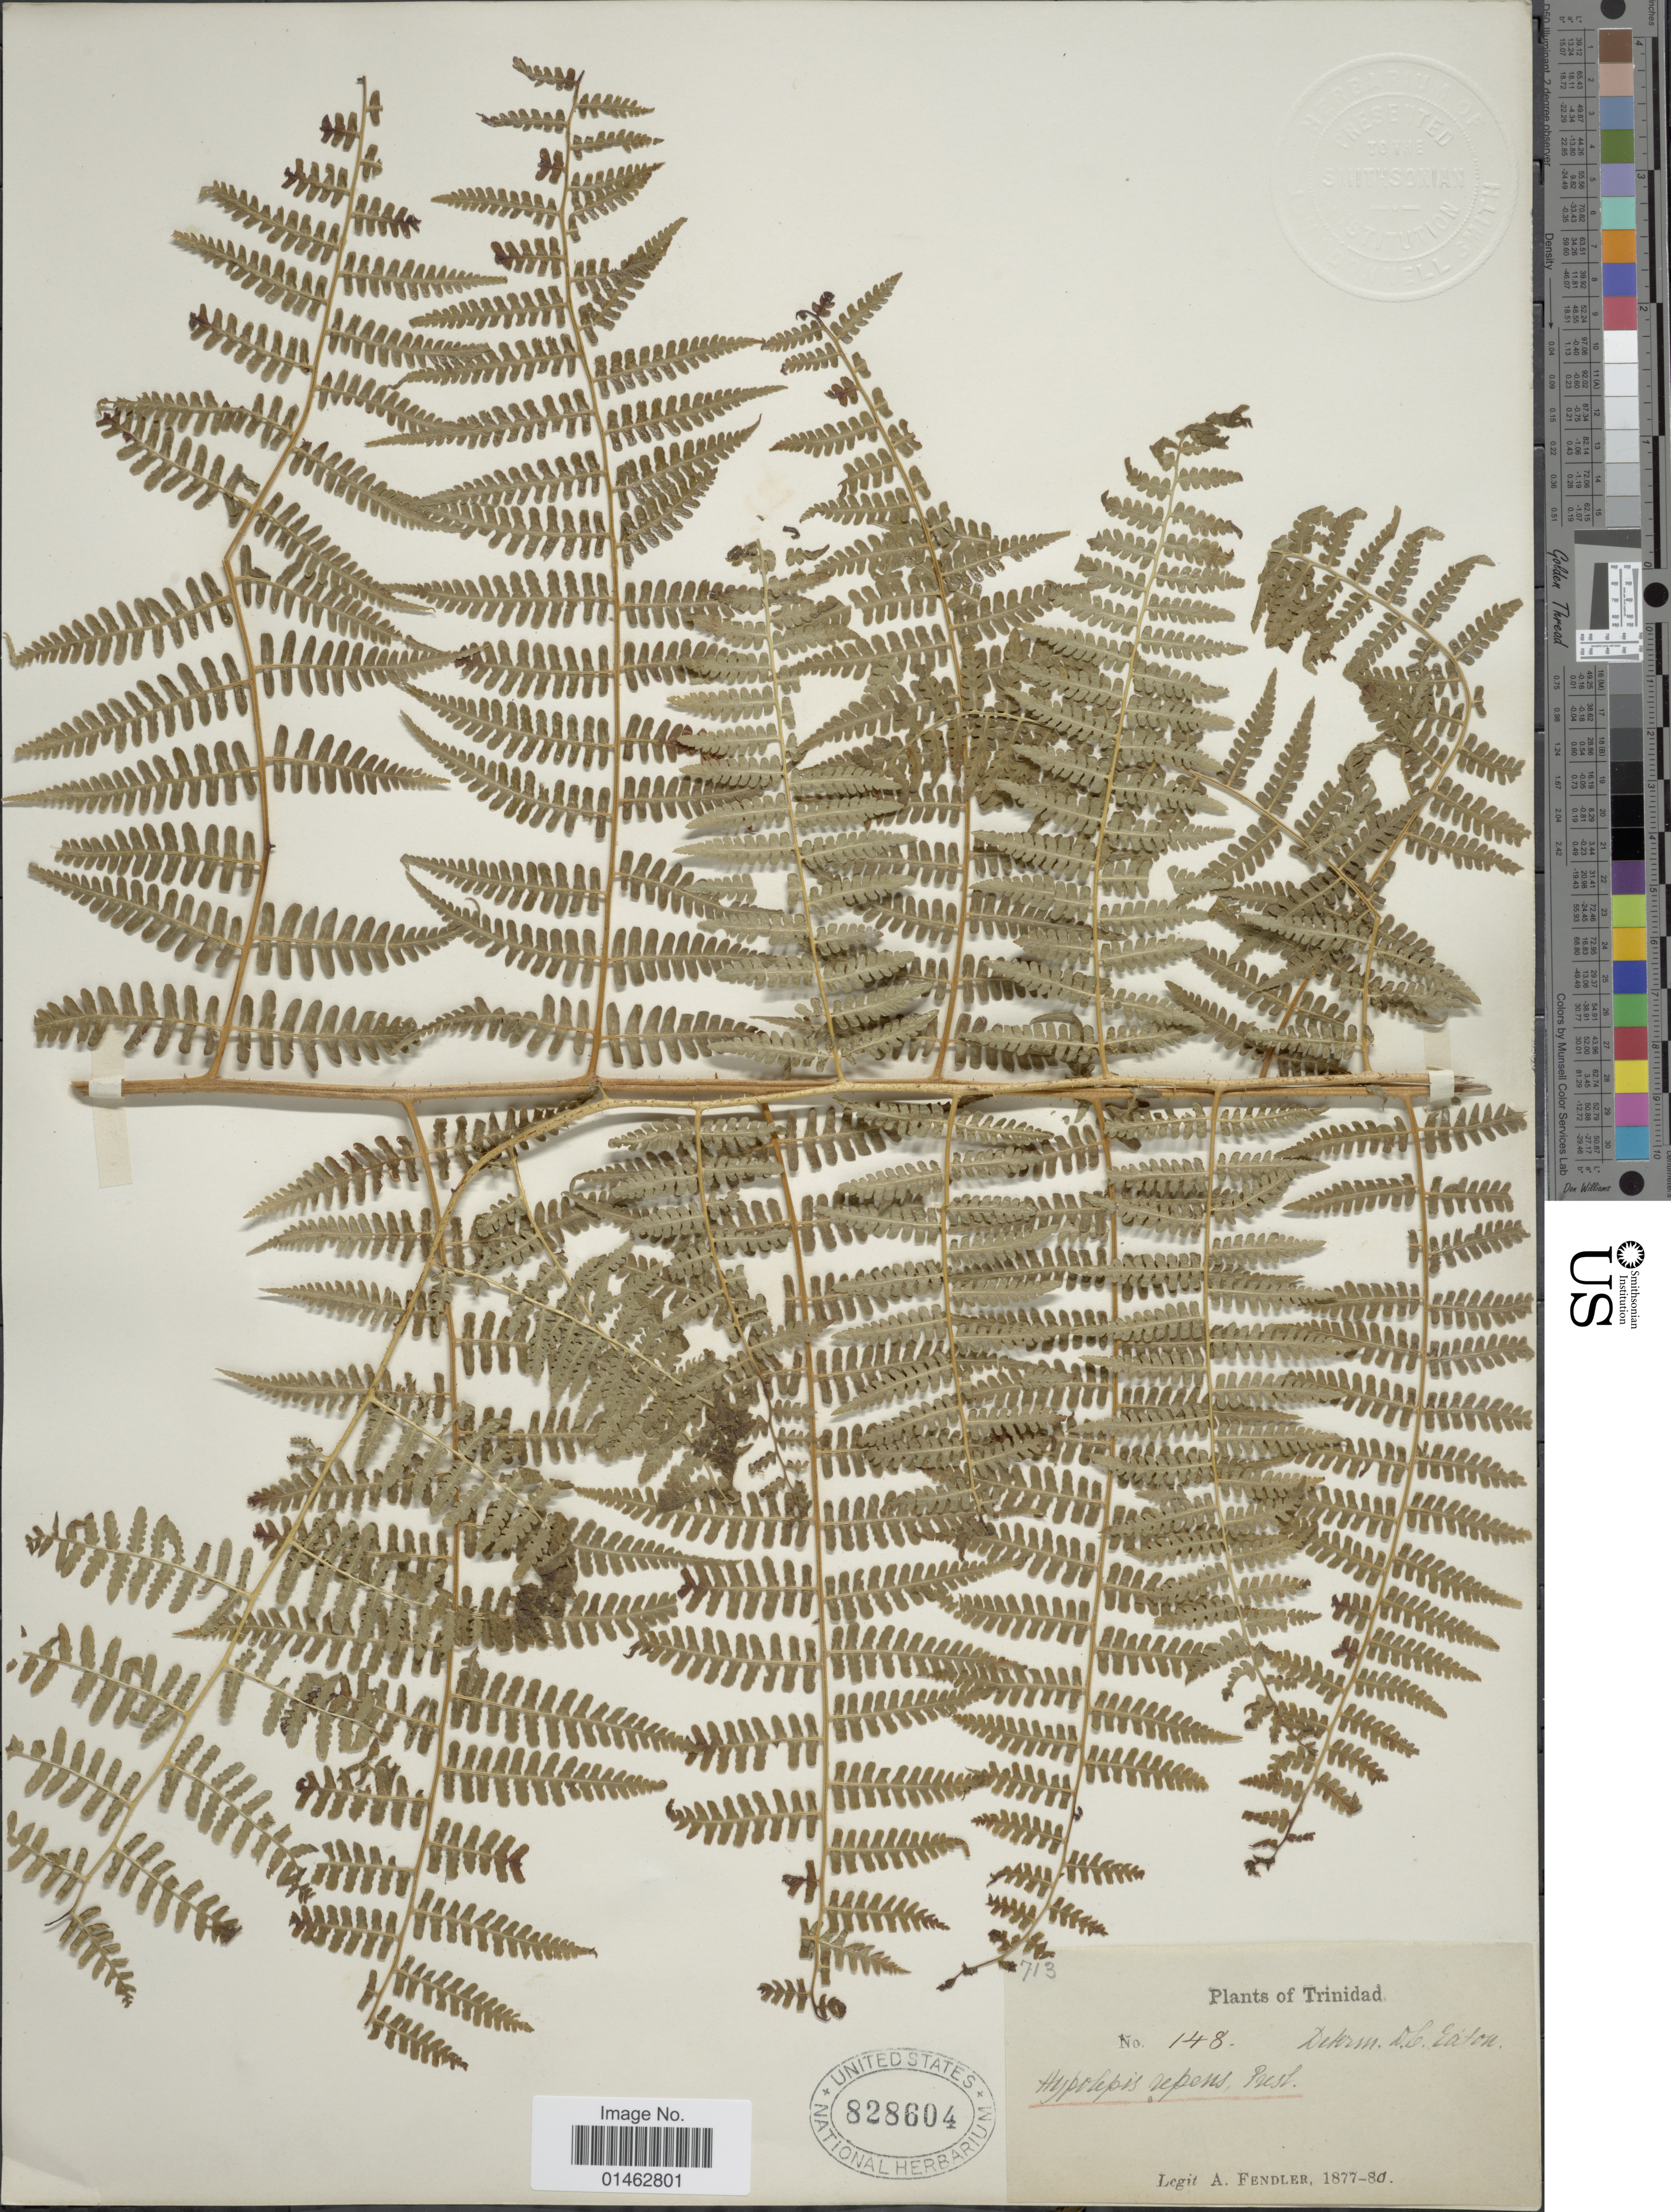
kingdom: Plantae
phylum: Tracheophyta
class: Polypodiopsida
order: Polypodiales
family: Dennstaedtiaceae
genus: Hypolepis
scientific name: Hypolepis repens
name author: (L.) C. Presl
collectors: A. Fendler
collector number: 148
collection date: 1877/1880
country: Trinidad and Tobago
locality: Trinidad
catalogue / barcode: US 828604